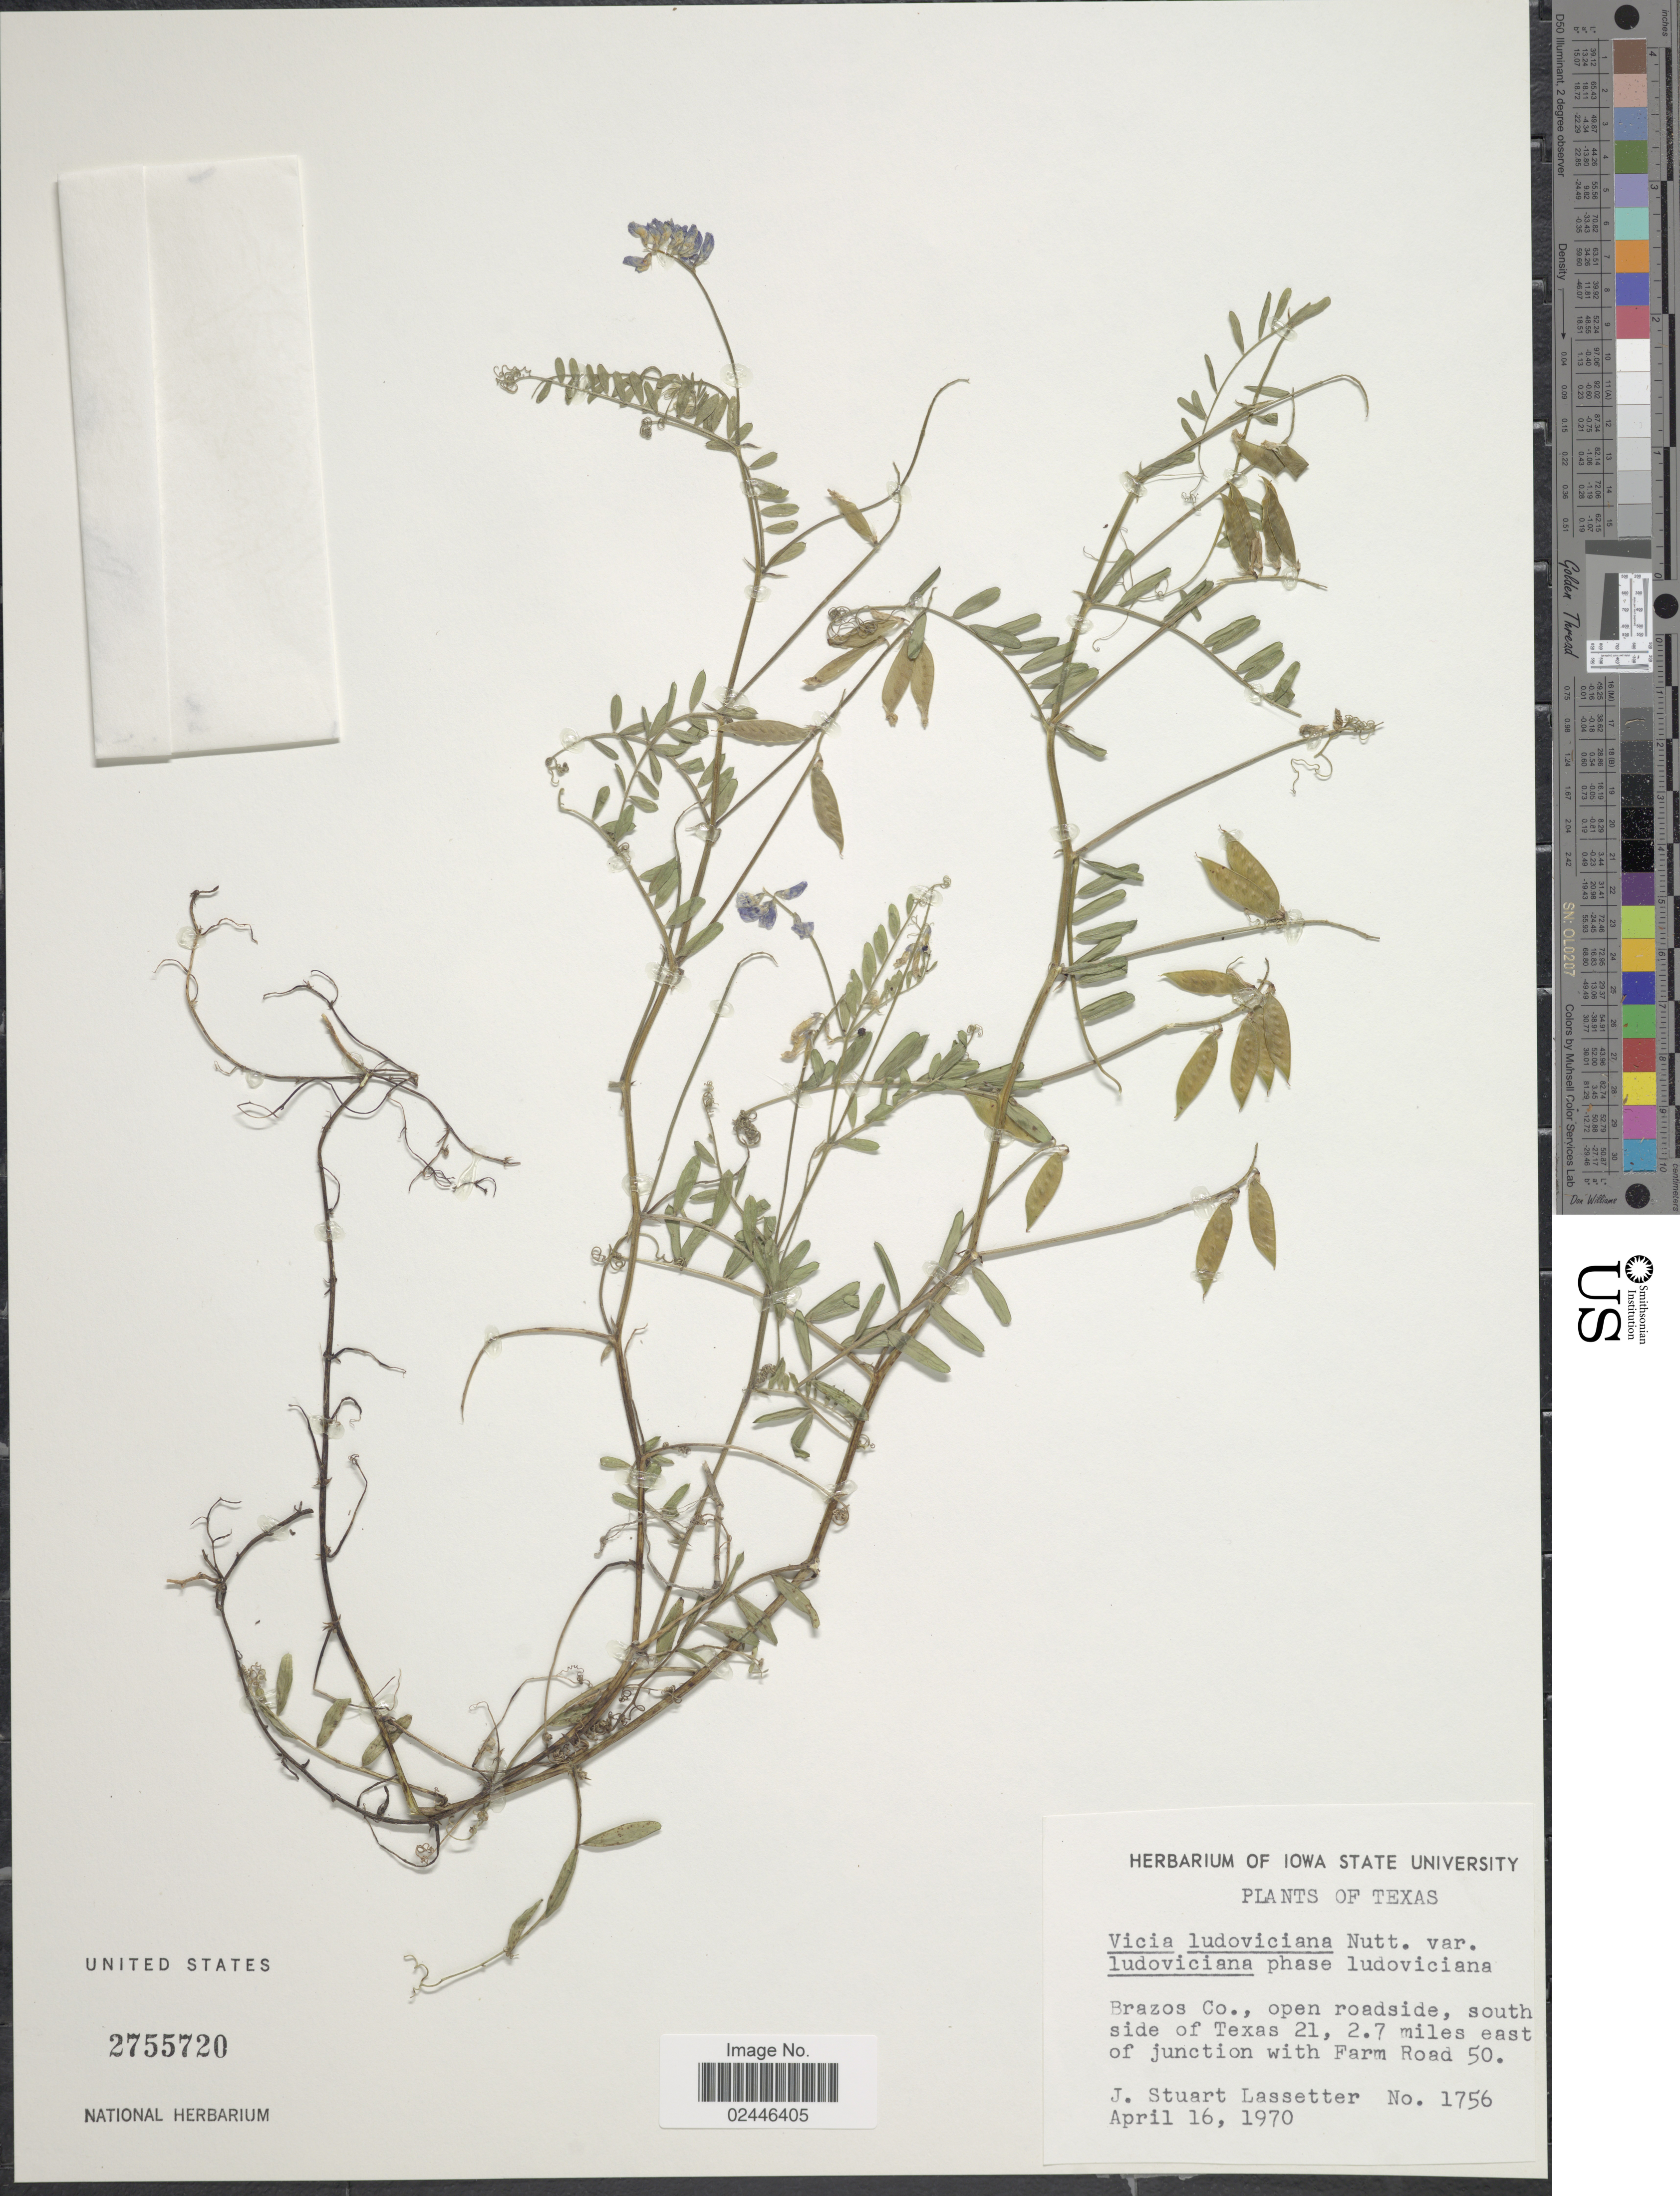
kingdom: Plantae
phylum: Tracheophyta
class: Magnoliopsida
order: Fabales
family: Fabaceae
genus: Vicia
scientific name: Vicia ludoviciana var. ludoviciana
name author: Nutt. ex Torr. & A. Gray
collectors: J. Lassetter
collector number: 1756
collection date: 1970-04-16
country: United States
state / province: Texas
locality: Brazos Co., open roadside, south side of Texas 21, 2.7 miles east of junction with Farm Road 50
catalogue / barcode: US 2755720